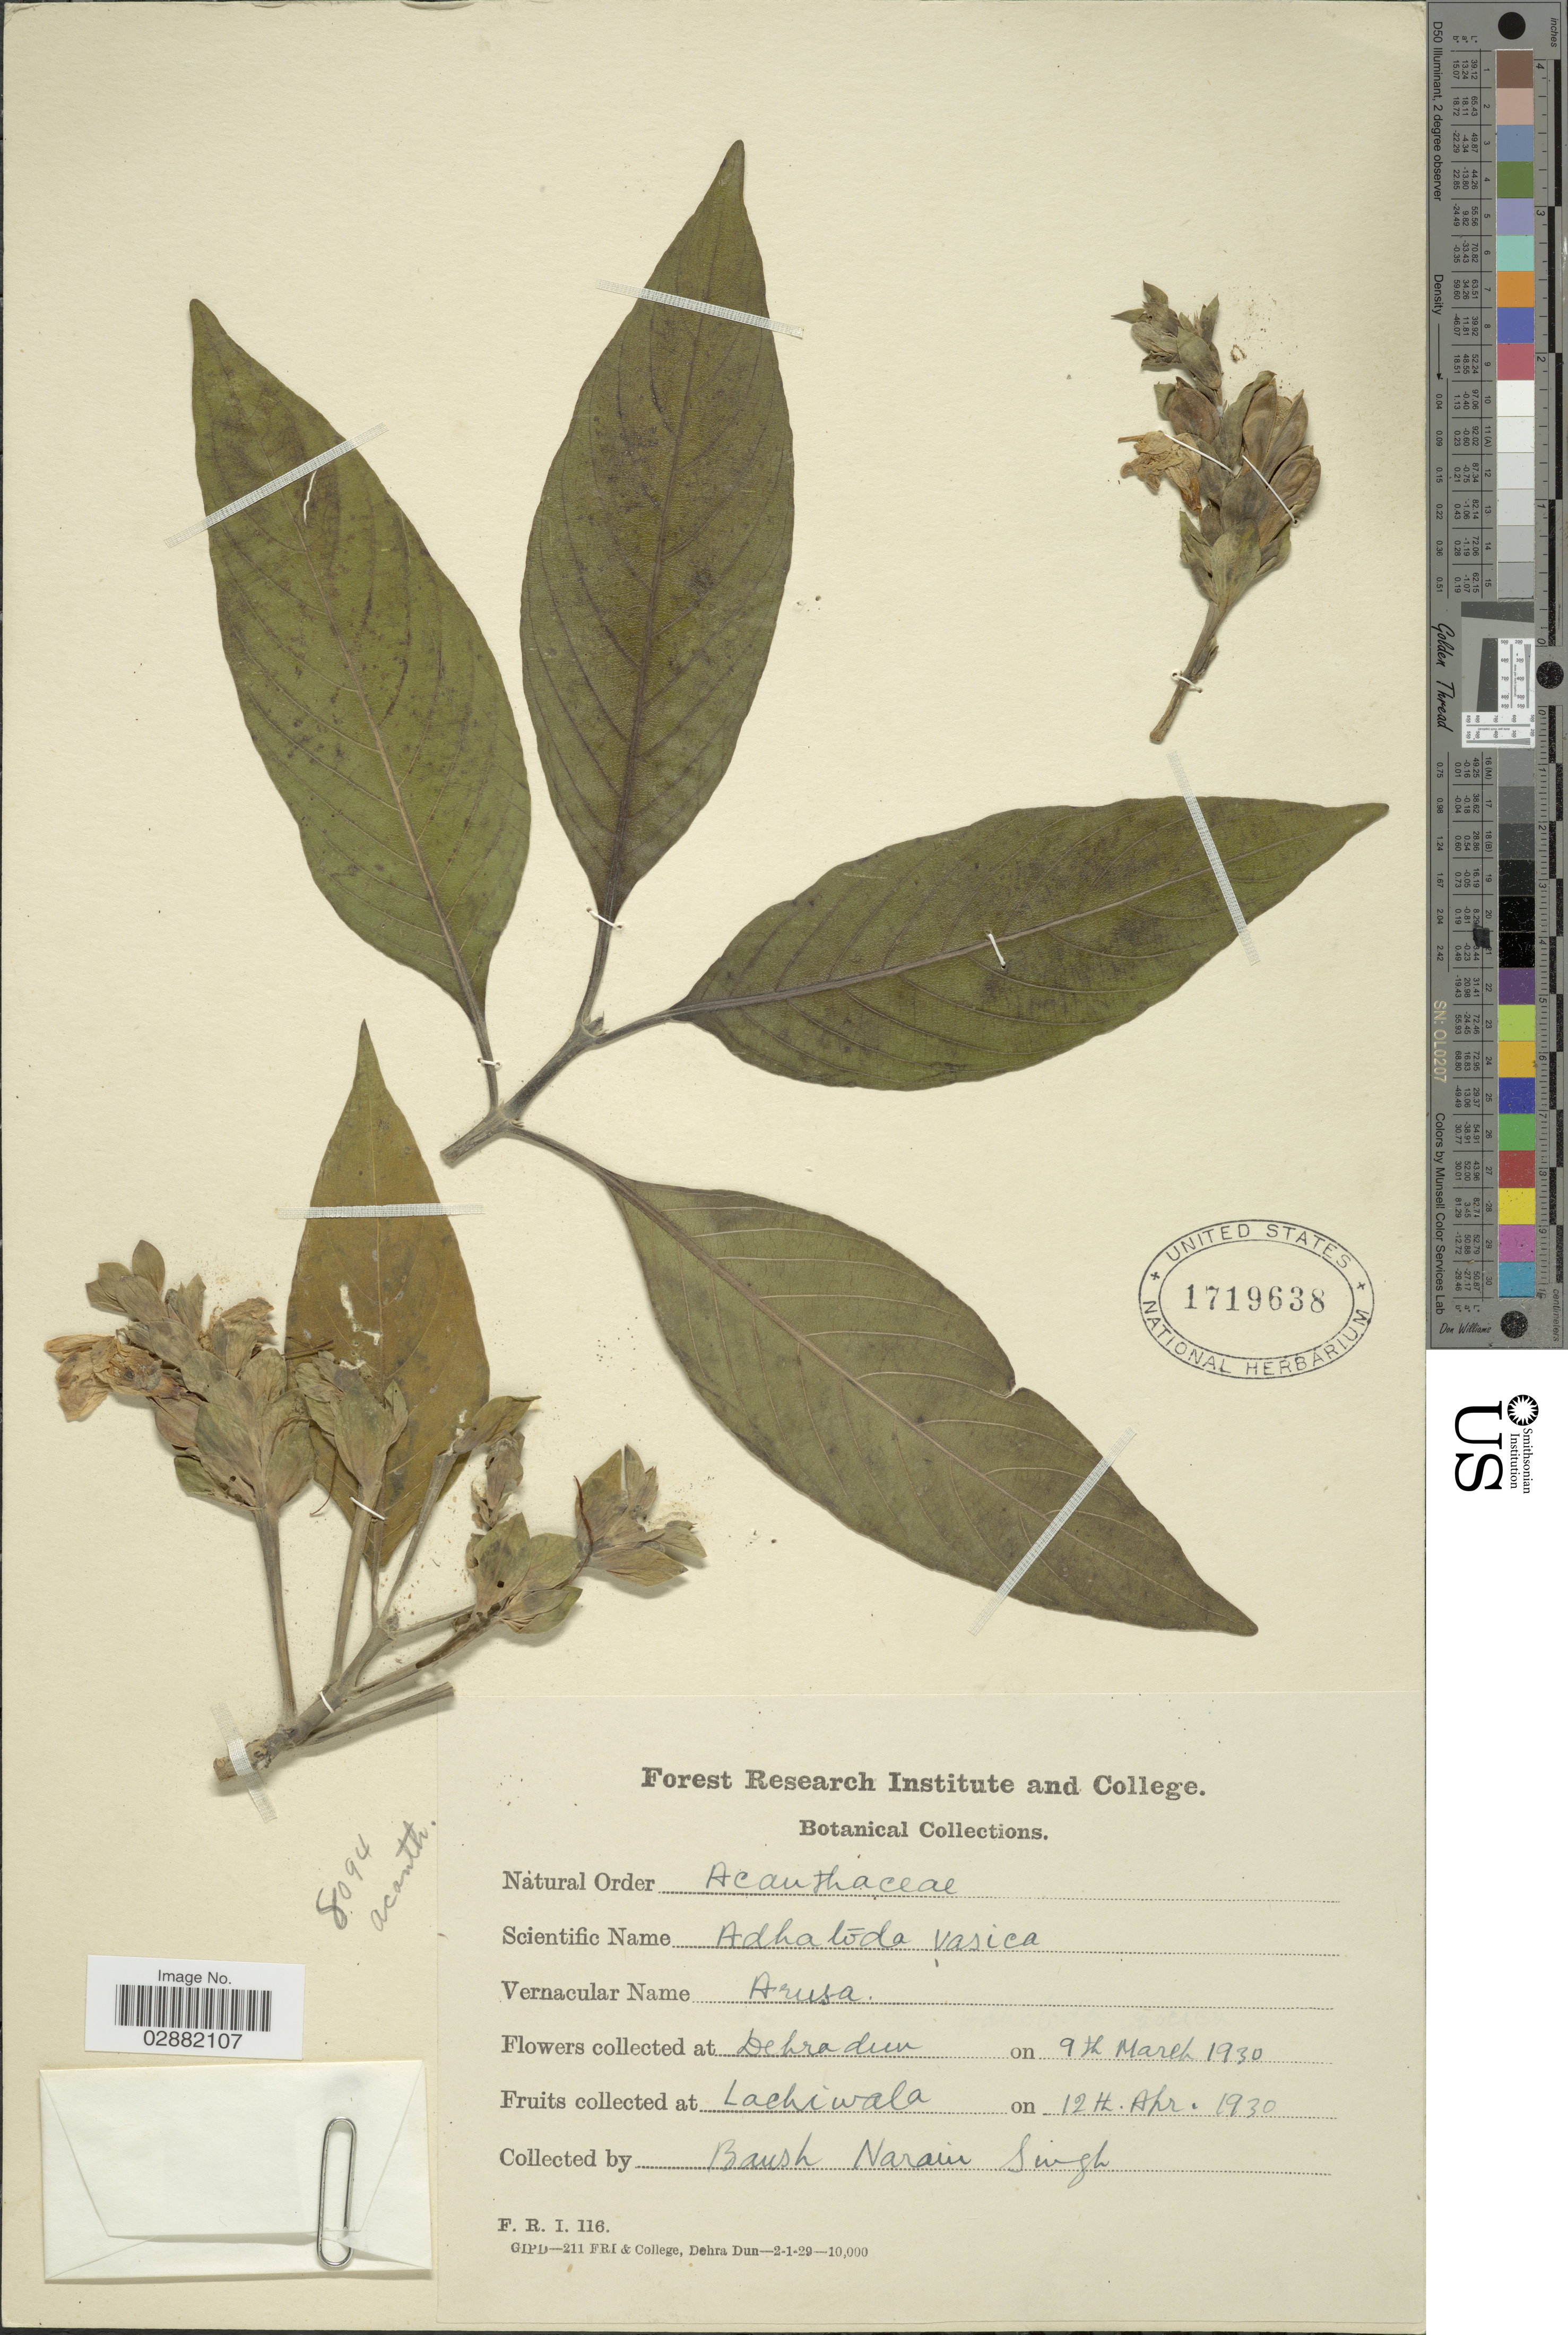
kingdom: Plantae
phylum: Tracheophyta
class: Magnoliopsida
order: Lamiales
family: Acanthaceae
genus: Justicia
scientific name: Justicia adhatoda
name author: L.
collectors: B. Singh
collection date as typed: Flowers collected at 9th march 1930, Fruits collected at 12th Apr. 1930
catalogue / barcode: US 1719638